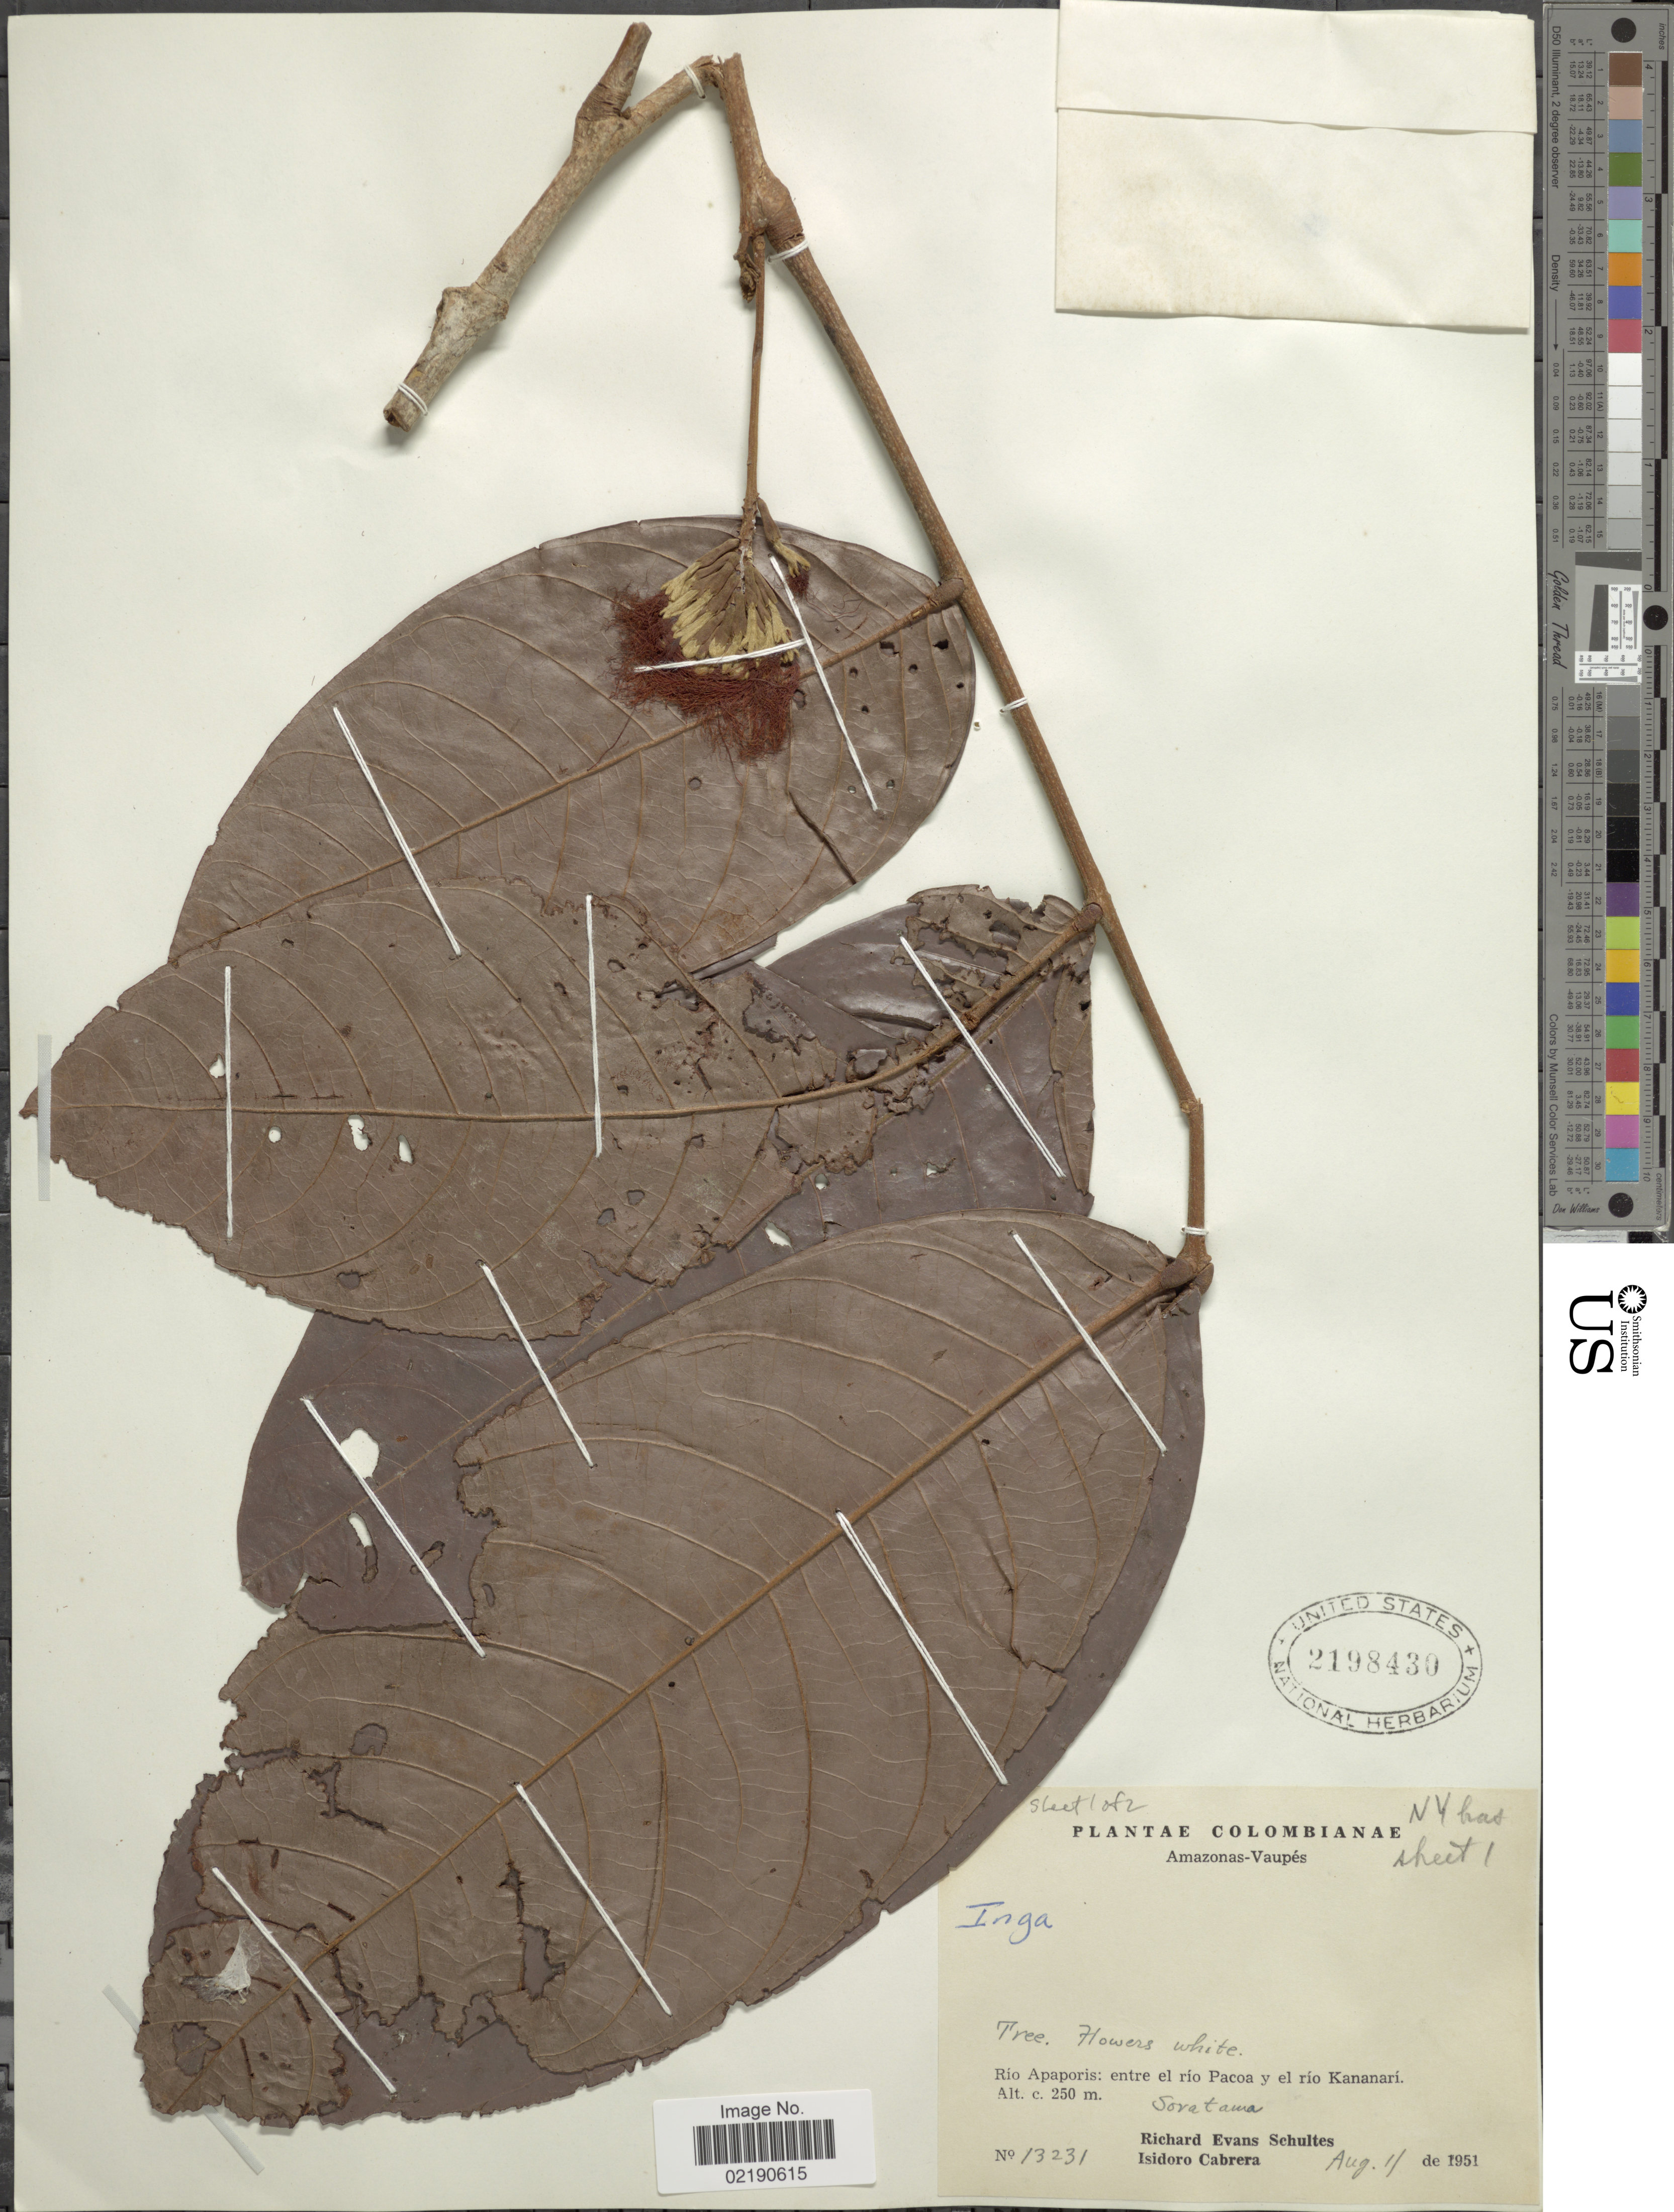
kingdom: Plantae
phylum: Tracheophyta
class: Magnoliopsida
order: Fabales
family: Fabaceae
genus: Inga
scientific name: Inga sp.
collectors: R. E. Schultes & I. Cabrera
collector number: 13231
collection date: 1951-08-11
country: Colombia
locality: Amazonas-Vaupes, Rio Apaporis, entre el Rio Pacoa y El Rio Kananari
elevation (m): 250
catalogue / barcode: US 2198430